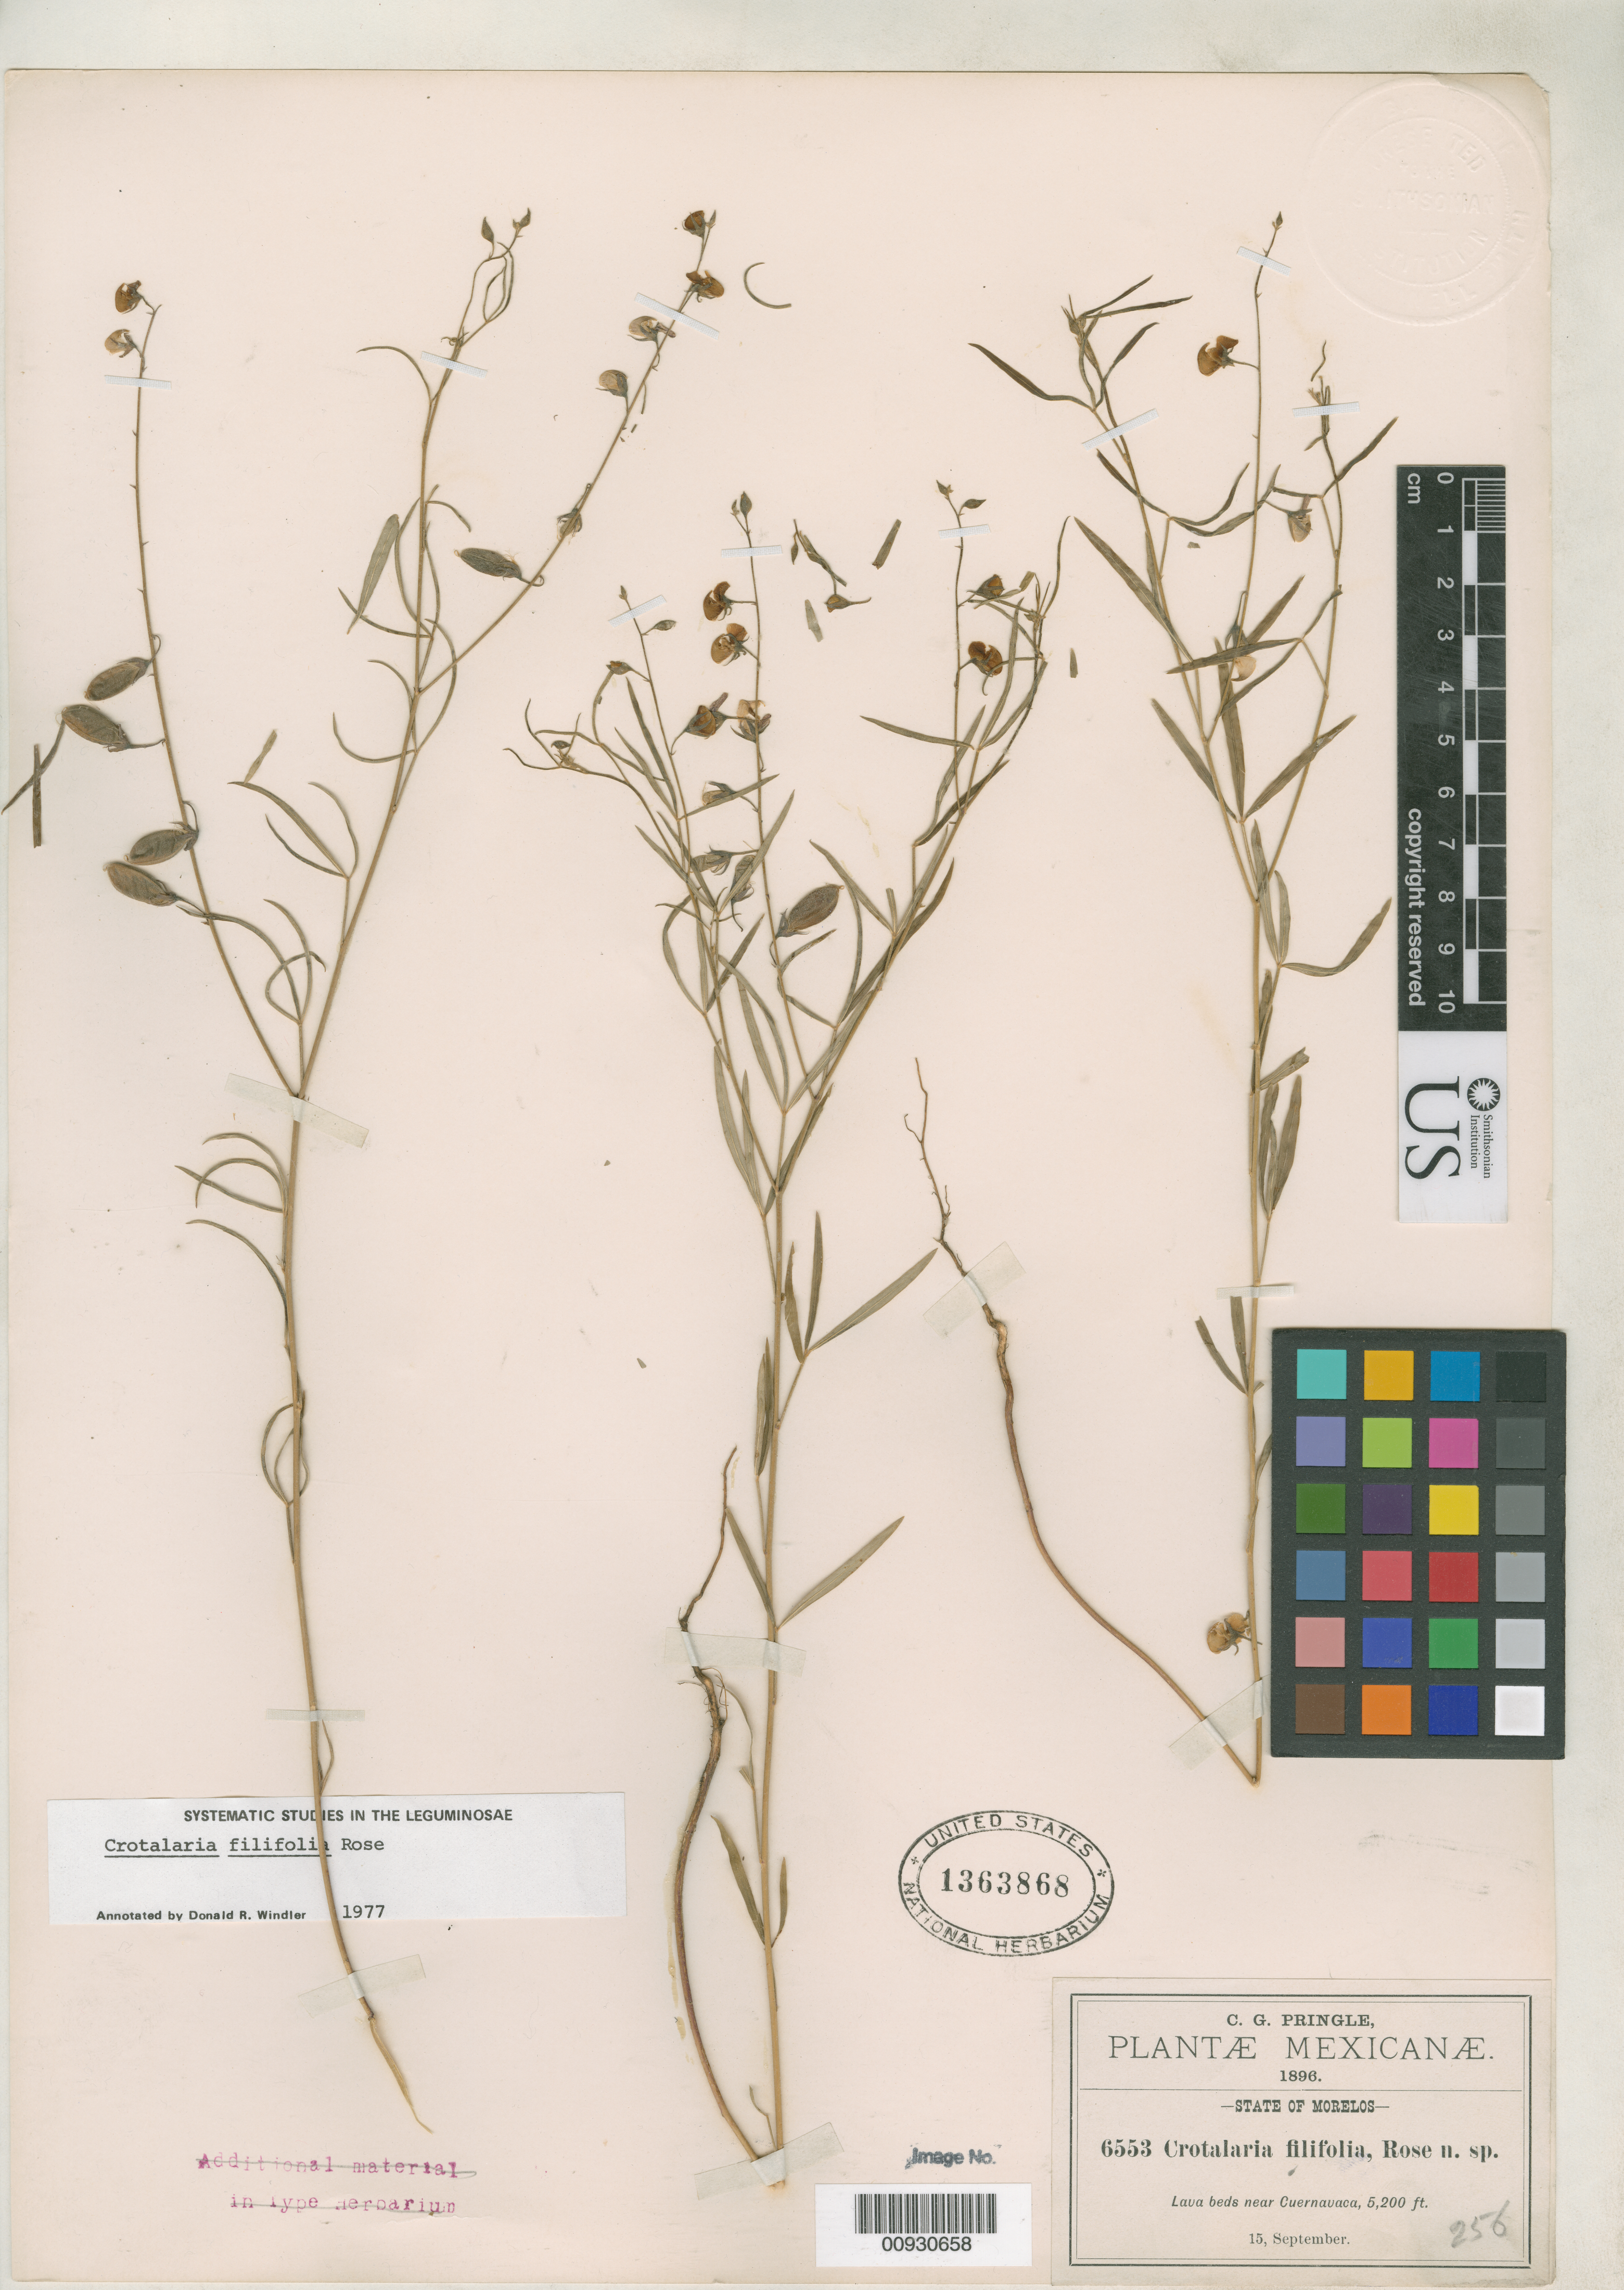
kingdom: Plantae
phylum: Tracheophyta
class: Magnoliopsida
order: Fabales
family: Fabaceae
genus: Crotalaria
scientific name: Crotalaria filifolia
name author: Rose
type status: Isotype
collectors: C. G. Pringle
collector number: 6553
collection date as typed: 15 Sep 1896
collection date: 1896-09-15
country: Mexico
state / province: Morelos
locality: Near Cuernavaca.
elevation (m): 1585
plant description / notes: Specimen ex herbarium John Donnell Smith.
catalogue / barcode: US 1363868